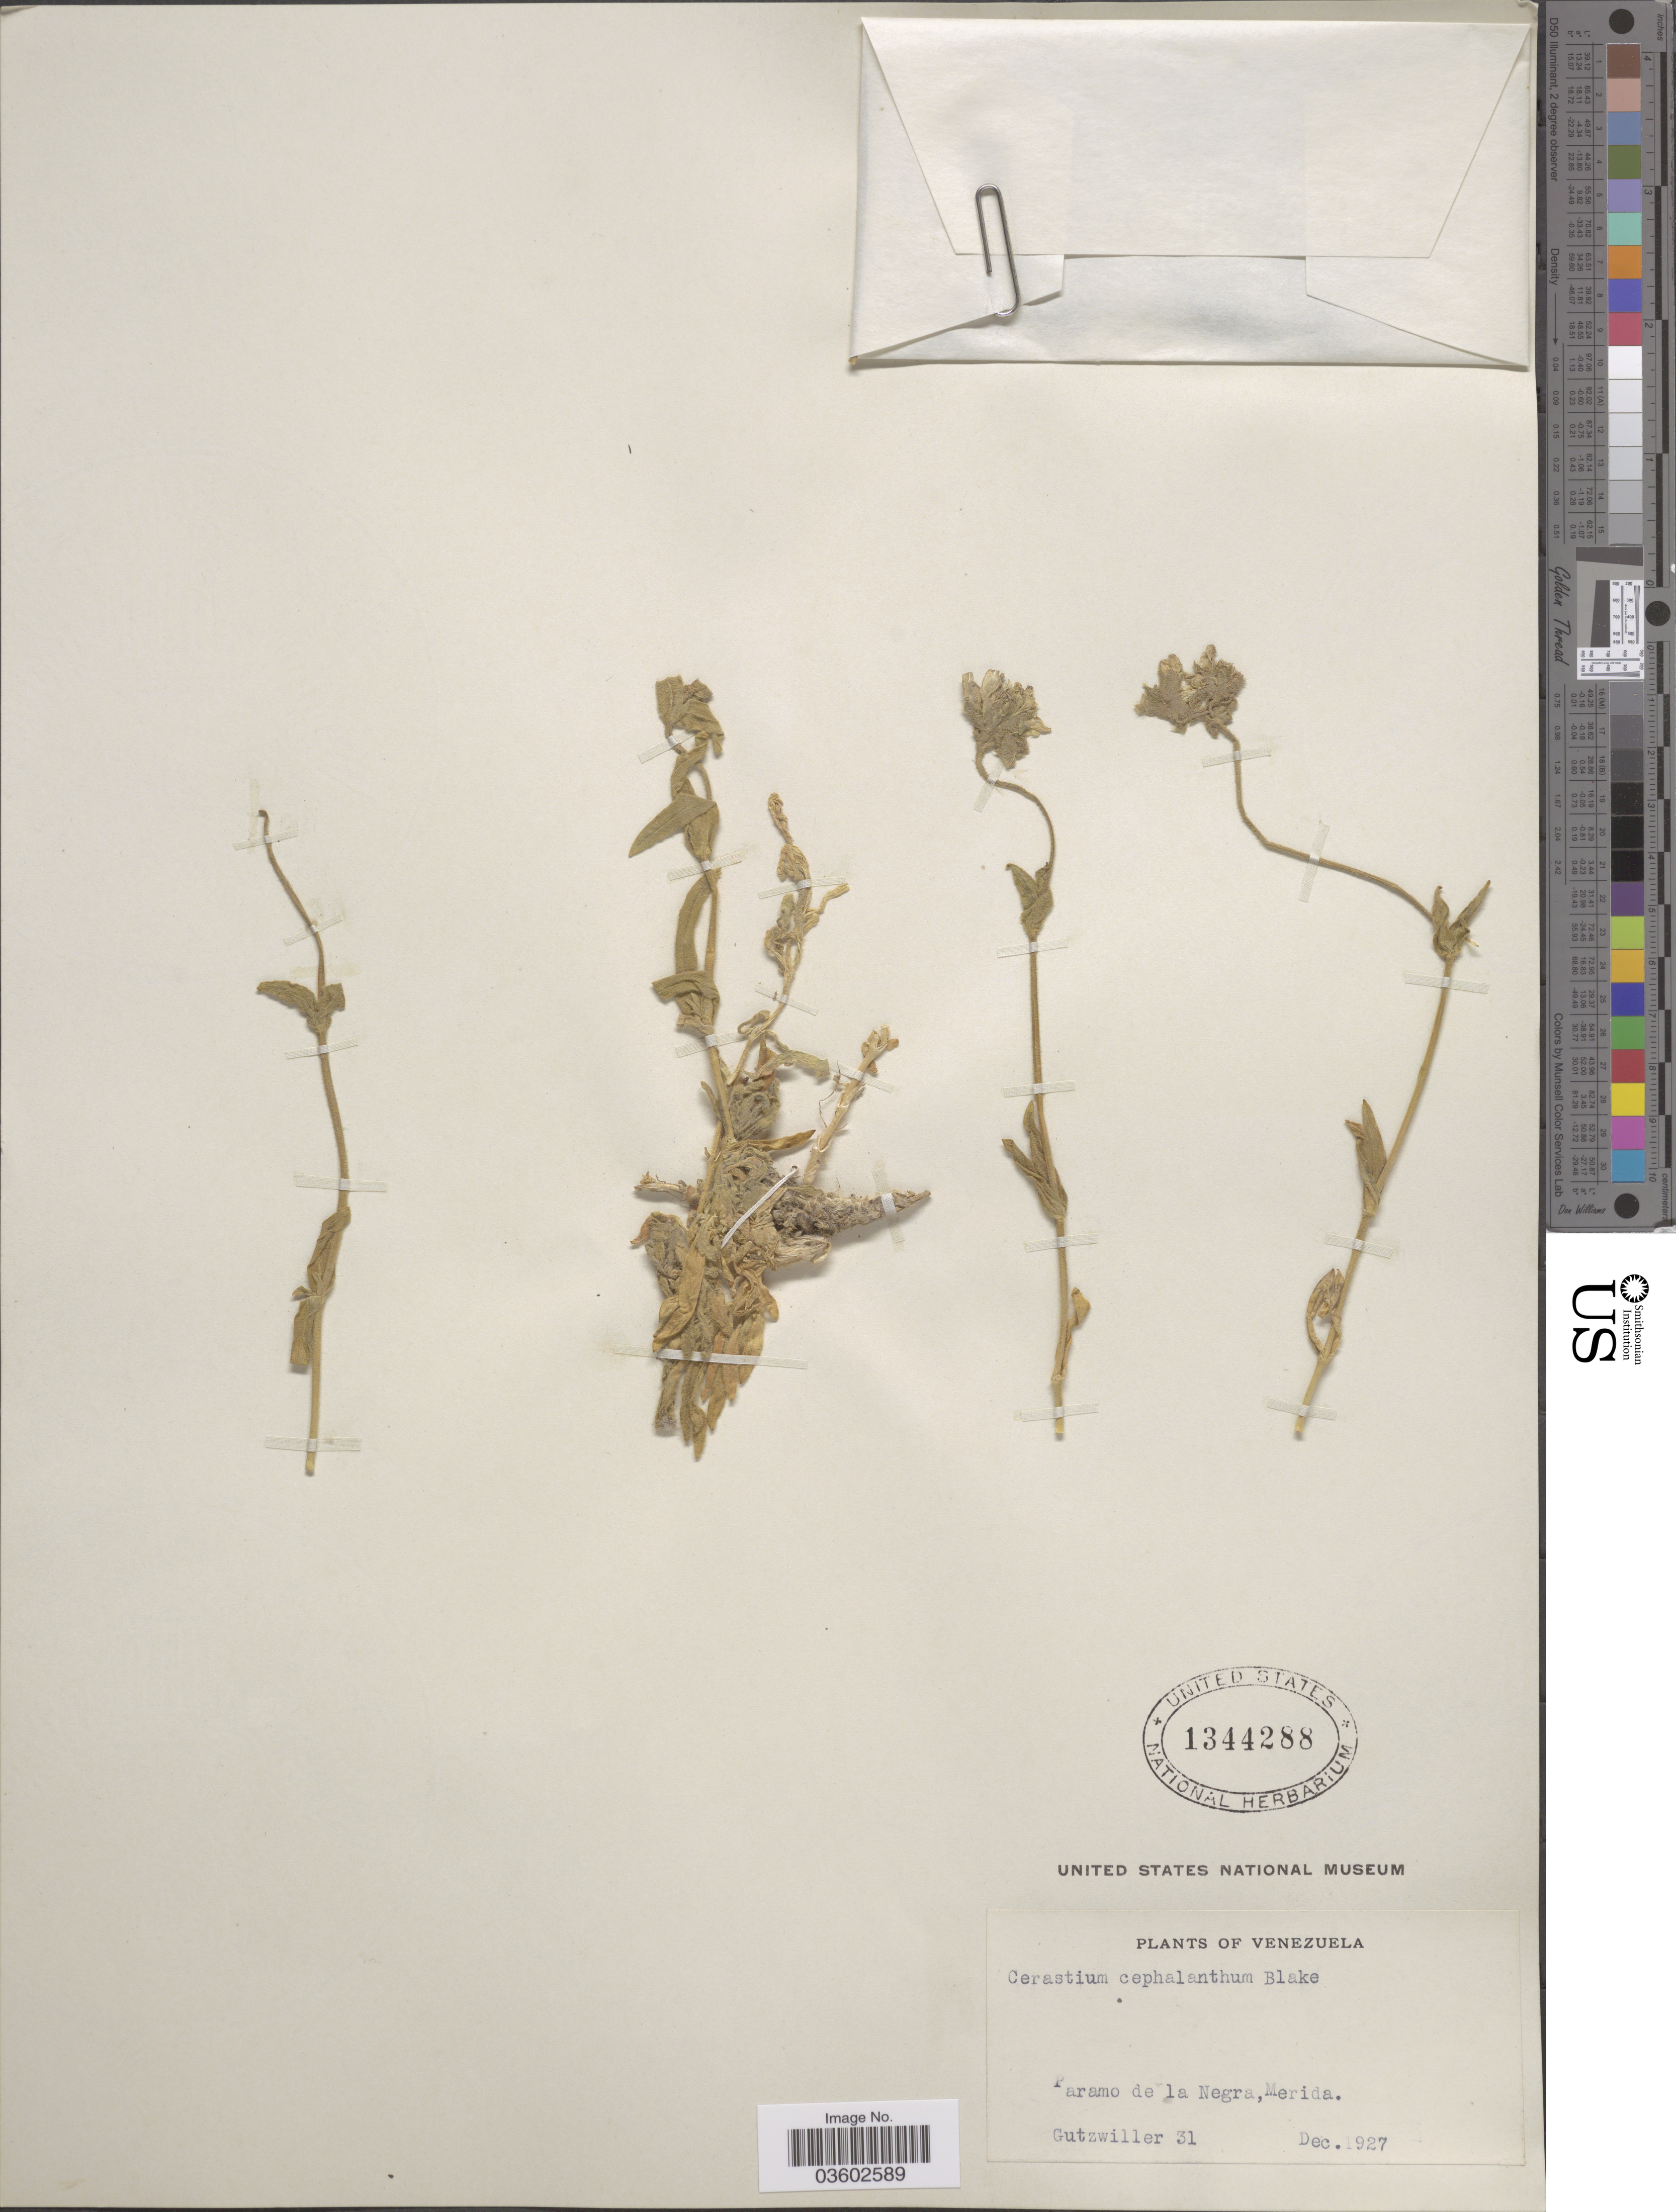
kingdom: Plantae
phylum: Tracheophyta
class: Magnoliopsida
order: Caryophyllales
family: Caryophyllaceae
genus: Cerastium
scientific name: Cerastium cephalanthum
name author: S.F. Blake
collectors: -. Gutzwiller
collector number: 31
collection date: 1927-12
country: Venezuela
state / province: Mérida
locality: Paramo de la Negra.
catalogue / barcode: US 1344288